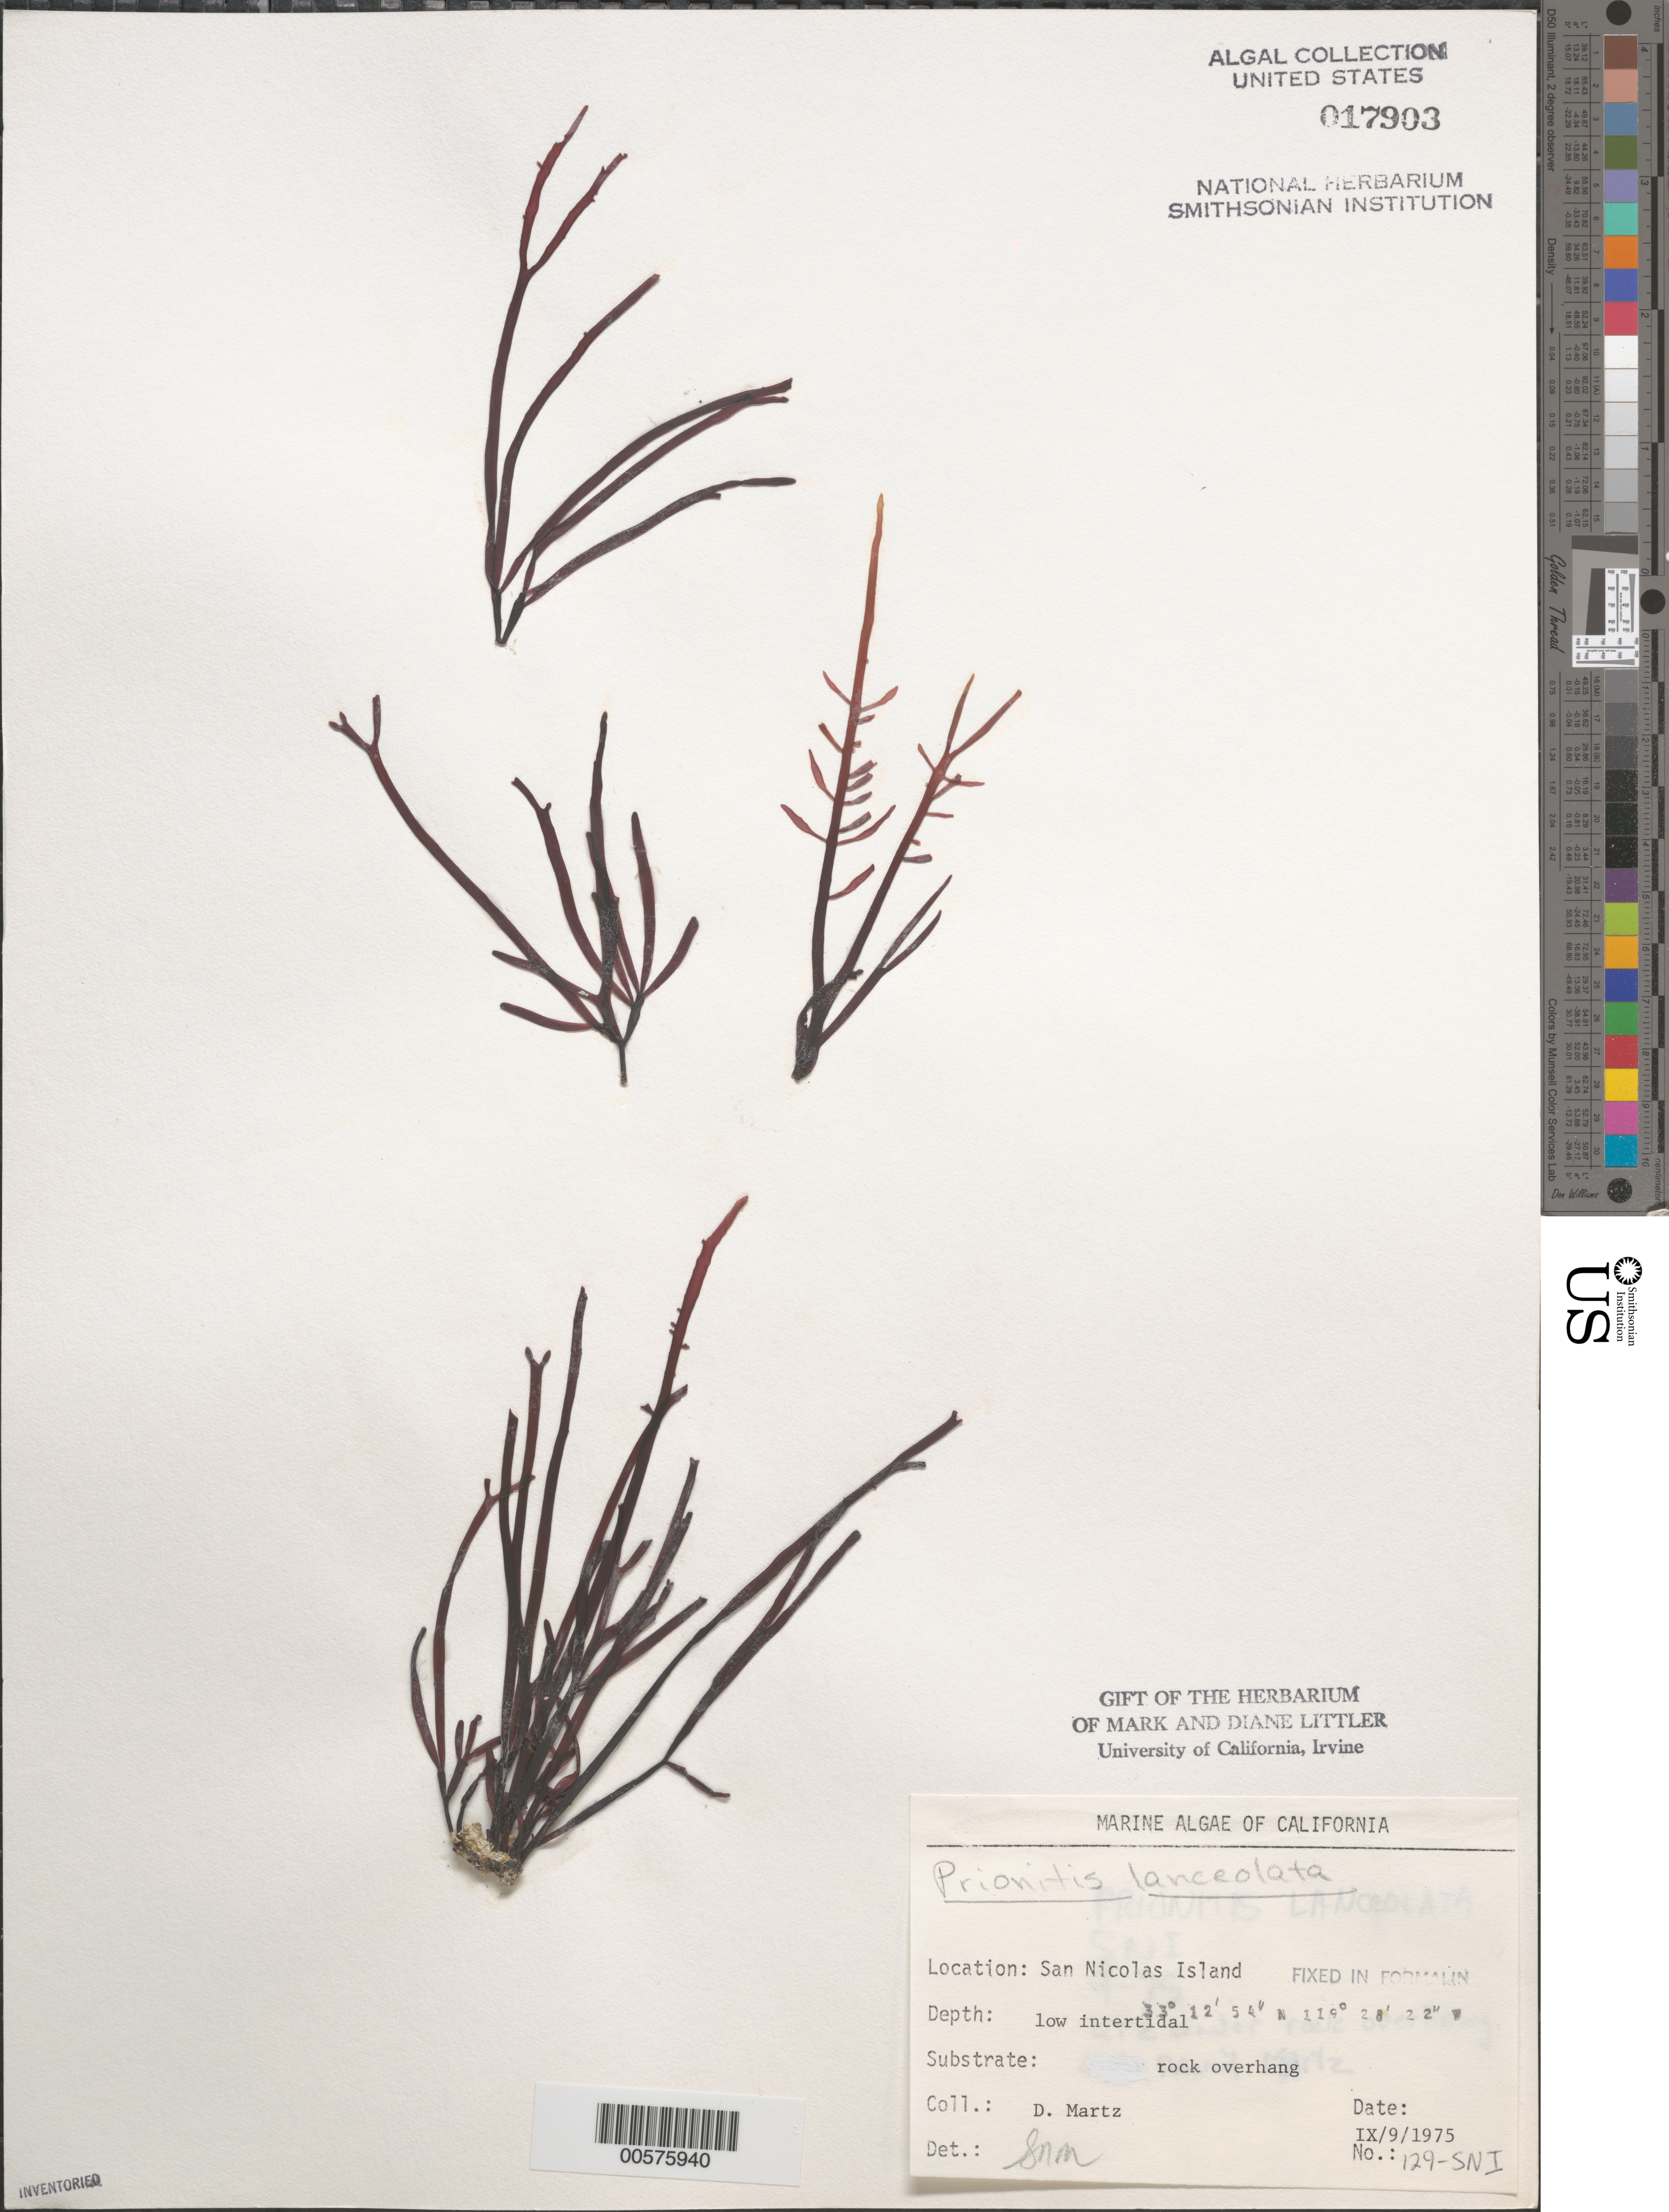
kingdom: Plantae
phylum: Rhodophyta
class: Florideophyceae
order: Cryptonemiales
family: Cryptonemiaceae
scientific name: Prionitis lanceolata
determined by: Murray, S. N.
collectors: D. Martz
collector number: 129-sni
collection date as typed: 09 Sep 1975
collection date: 1975-09-09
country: United States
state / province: California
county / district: Ventura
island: San Nicolas Island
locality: Dutch Harbor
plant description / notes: BLM-SOCALBIGHT Rocky Intertidal Survey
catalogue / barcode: US 17903